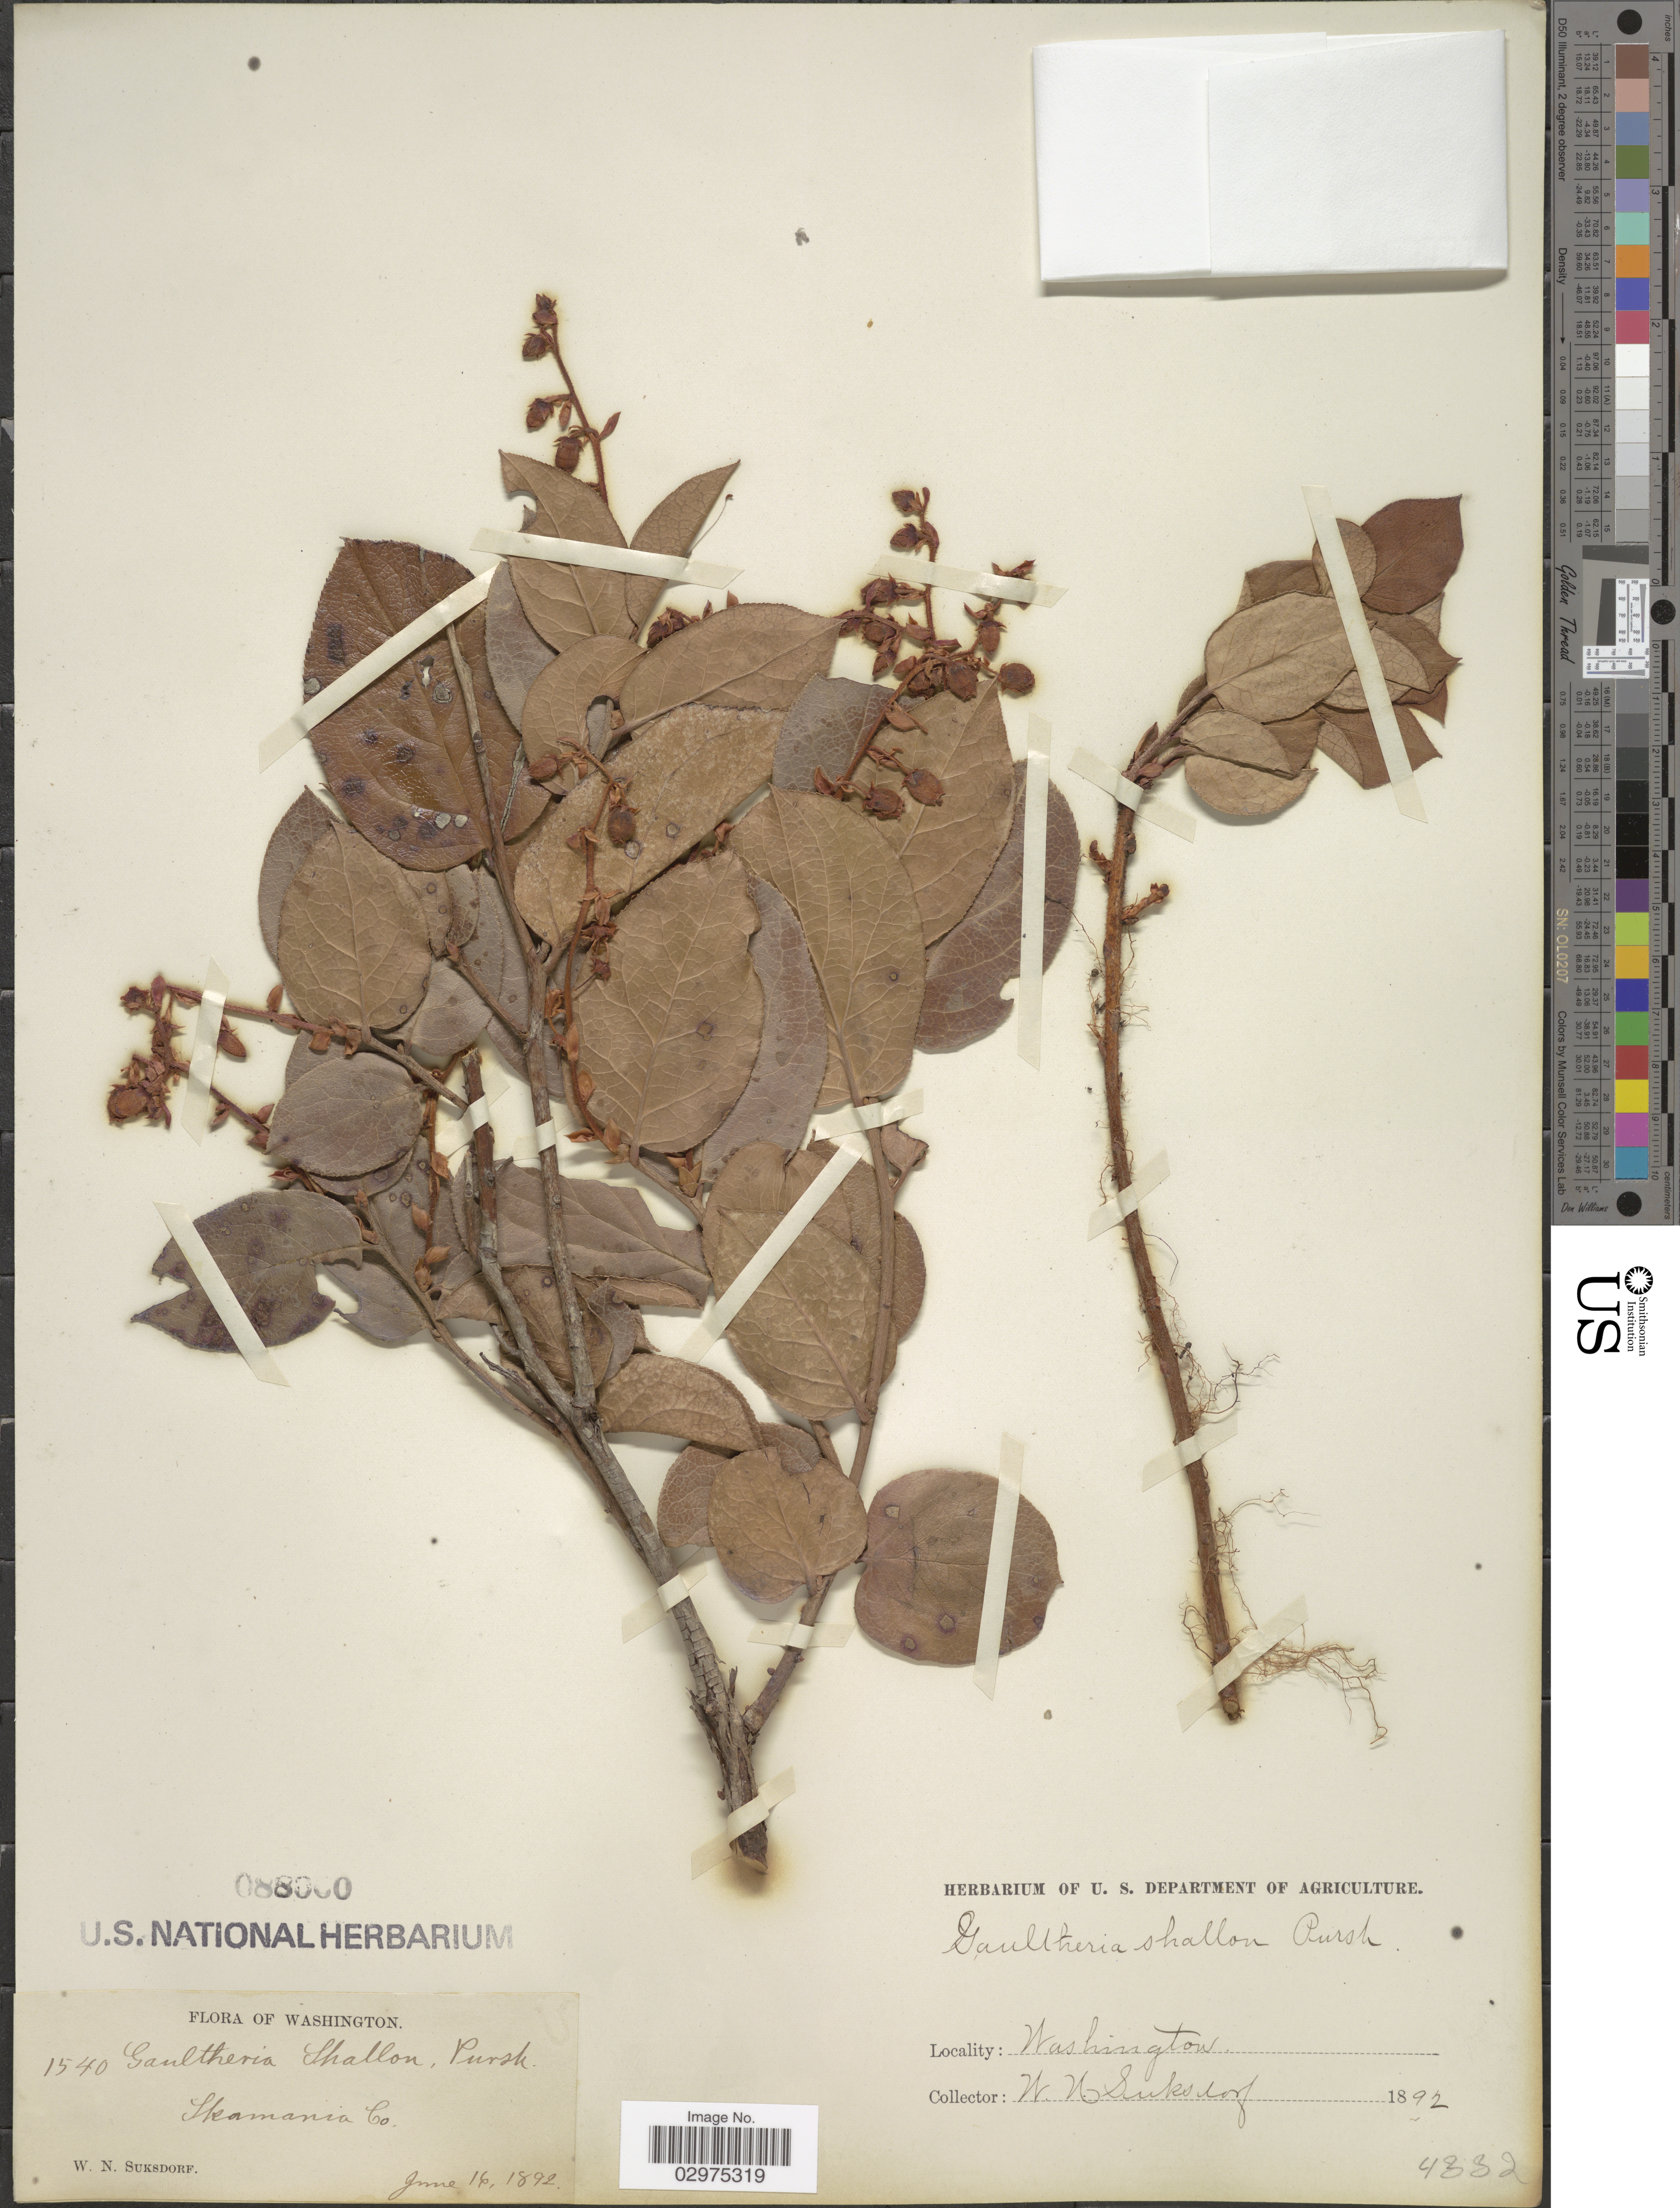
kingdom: Plantae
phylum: Tracheophyta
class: Magnoliopsida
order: Ericales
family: Ericaceae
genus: Gaultheria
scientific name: Gaultheria shallon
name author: Pursh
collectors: W. N. Suksdorf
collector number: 1540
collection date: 1892-06-16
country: United States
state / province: Washington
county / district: Skamania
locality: Skamania Co.